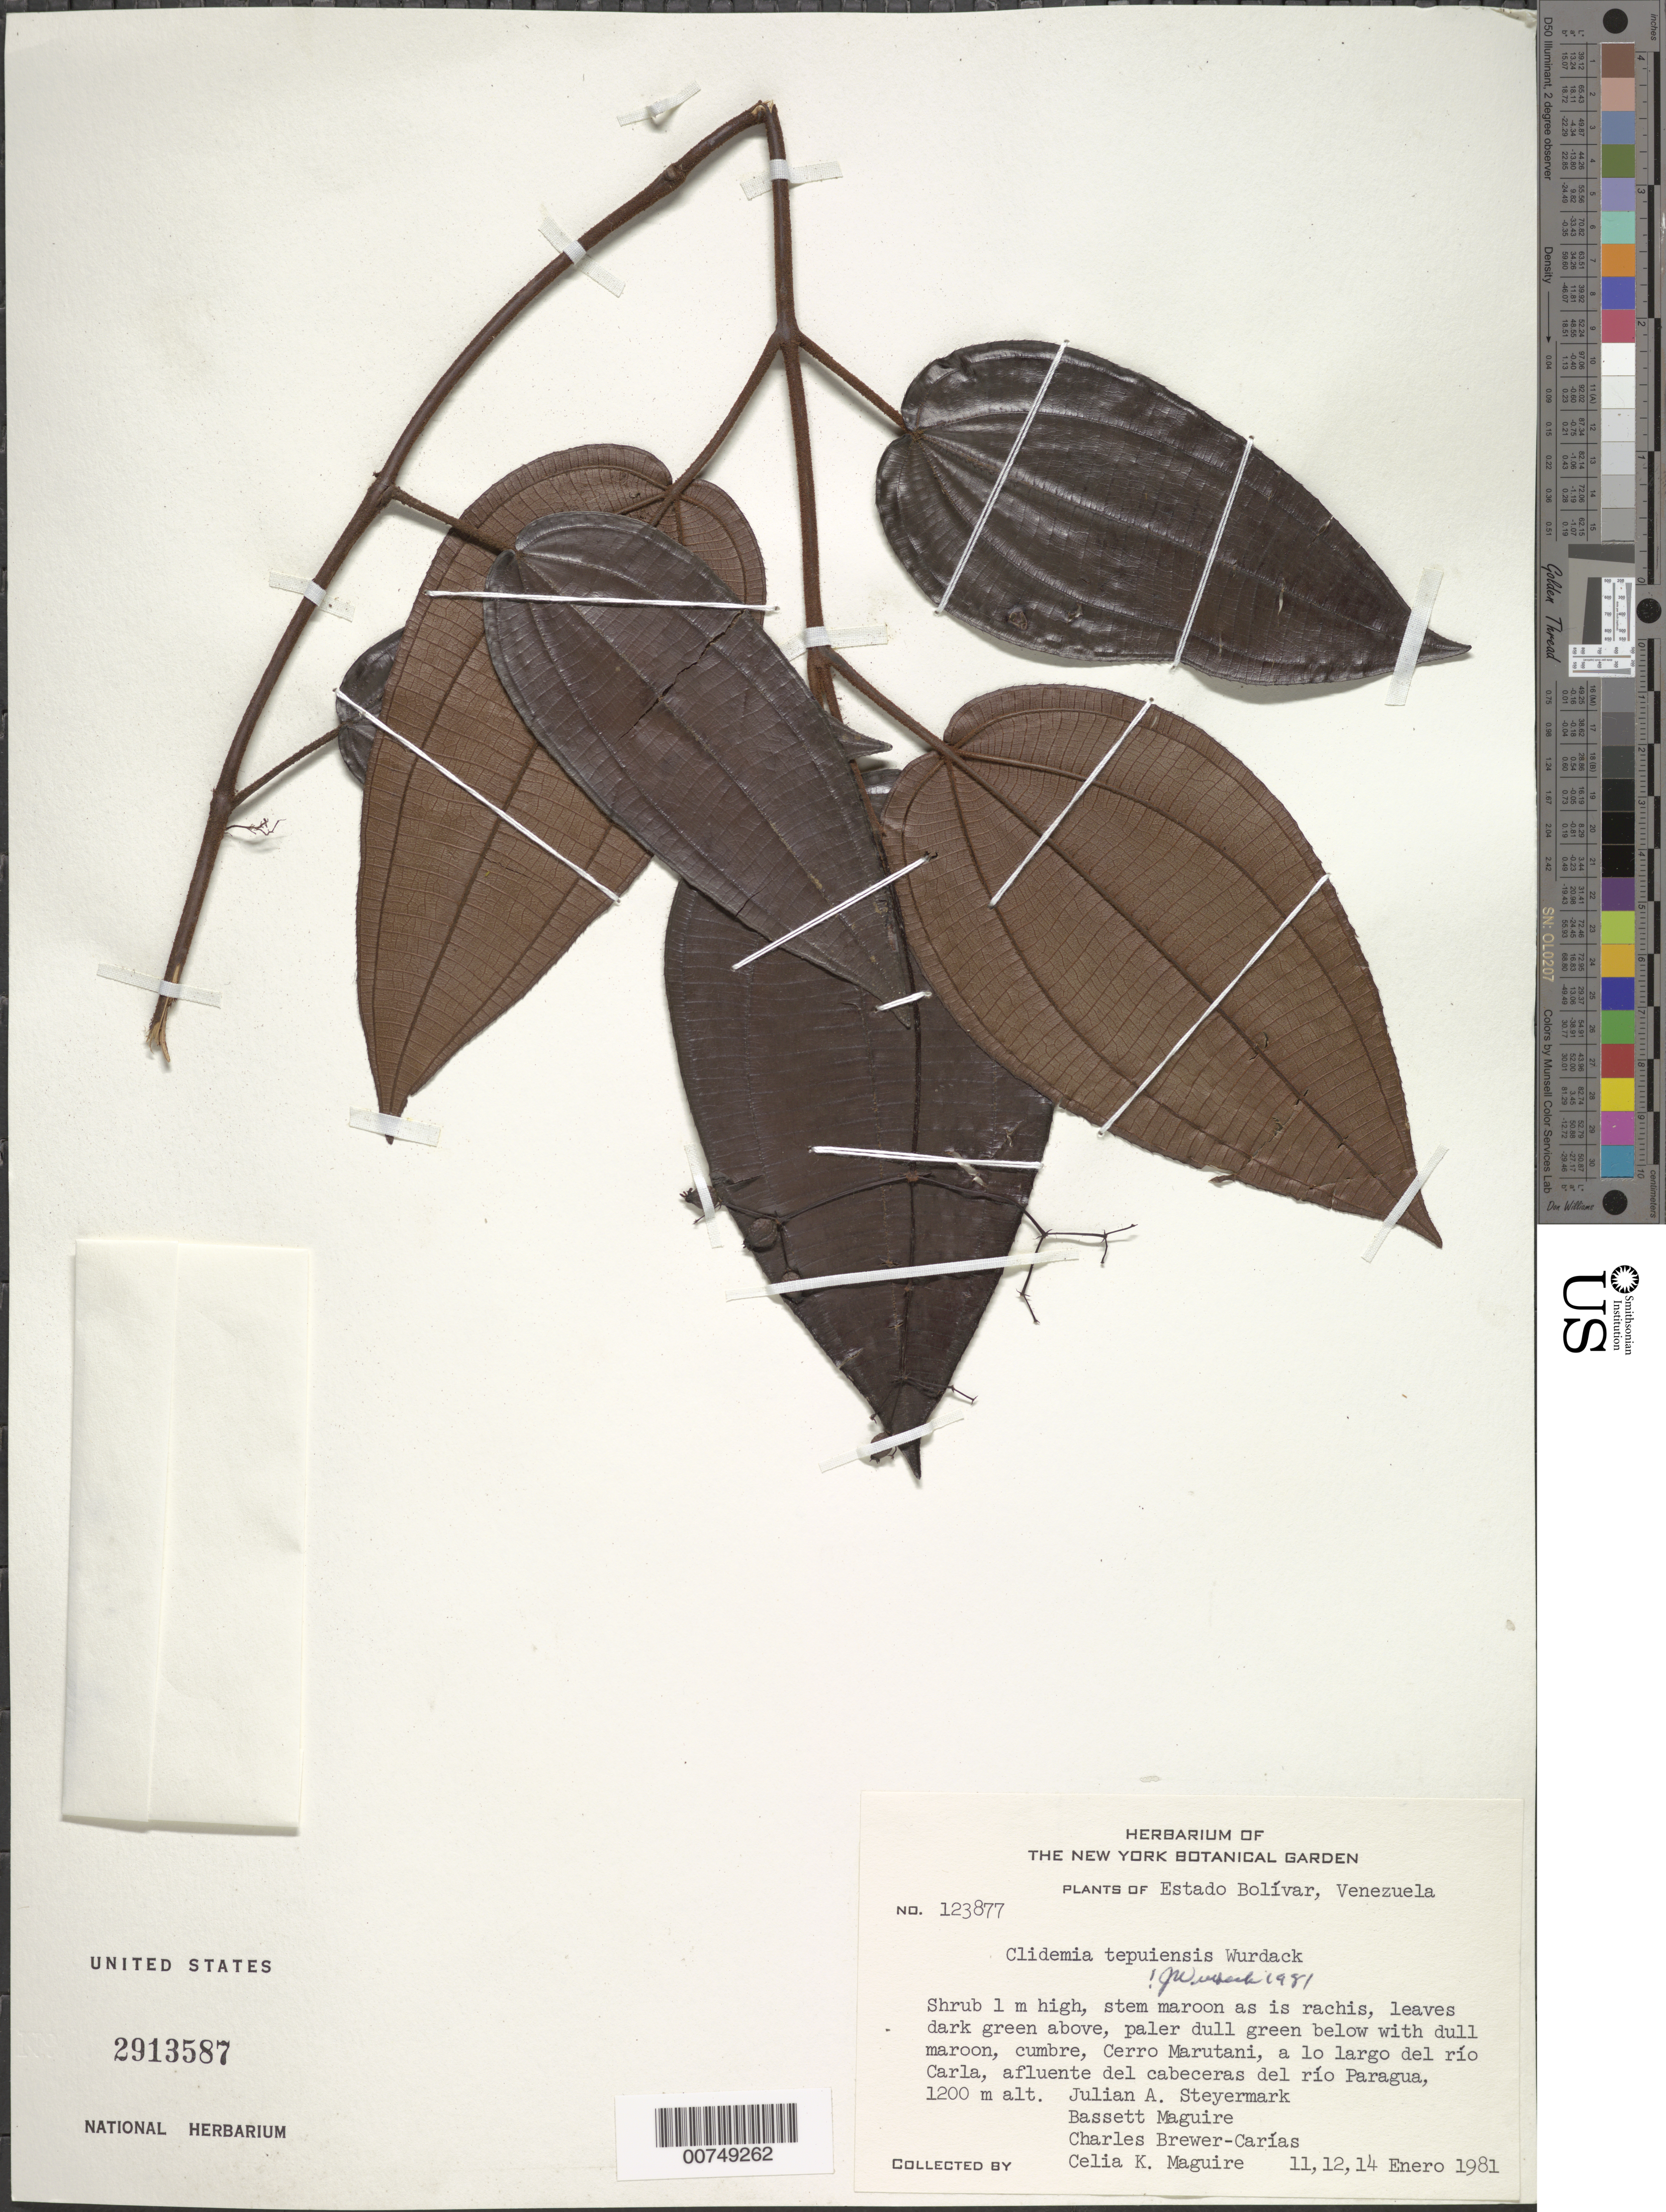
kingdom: Plantae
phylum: Tracheophyta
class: Magnoliopsida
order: Myrtales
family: Melastomataceae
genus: Clidemia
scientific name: Clidemia tepuiensis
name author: Wurdack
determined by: Wurdack, John J., (US), US (UNITED STATES)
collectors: J. Steyermark, B. Maguire, C. Brewer-Carias, C. K. Maguire & V. Carreño E.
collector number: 123877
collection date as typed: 11-Jan-81 to 14-Jan-81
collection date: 1981-01-11/1981-01-14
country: Venezuela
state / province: Bolívar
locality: Cerro Marutani, along Río Carla (affluent of Río Paragua)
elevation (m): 1200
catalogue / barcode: US 2913587